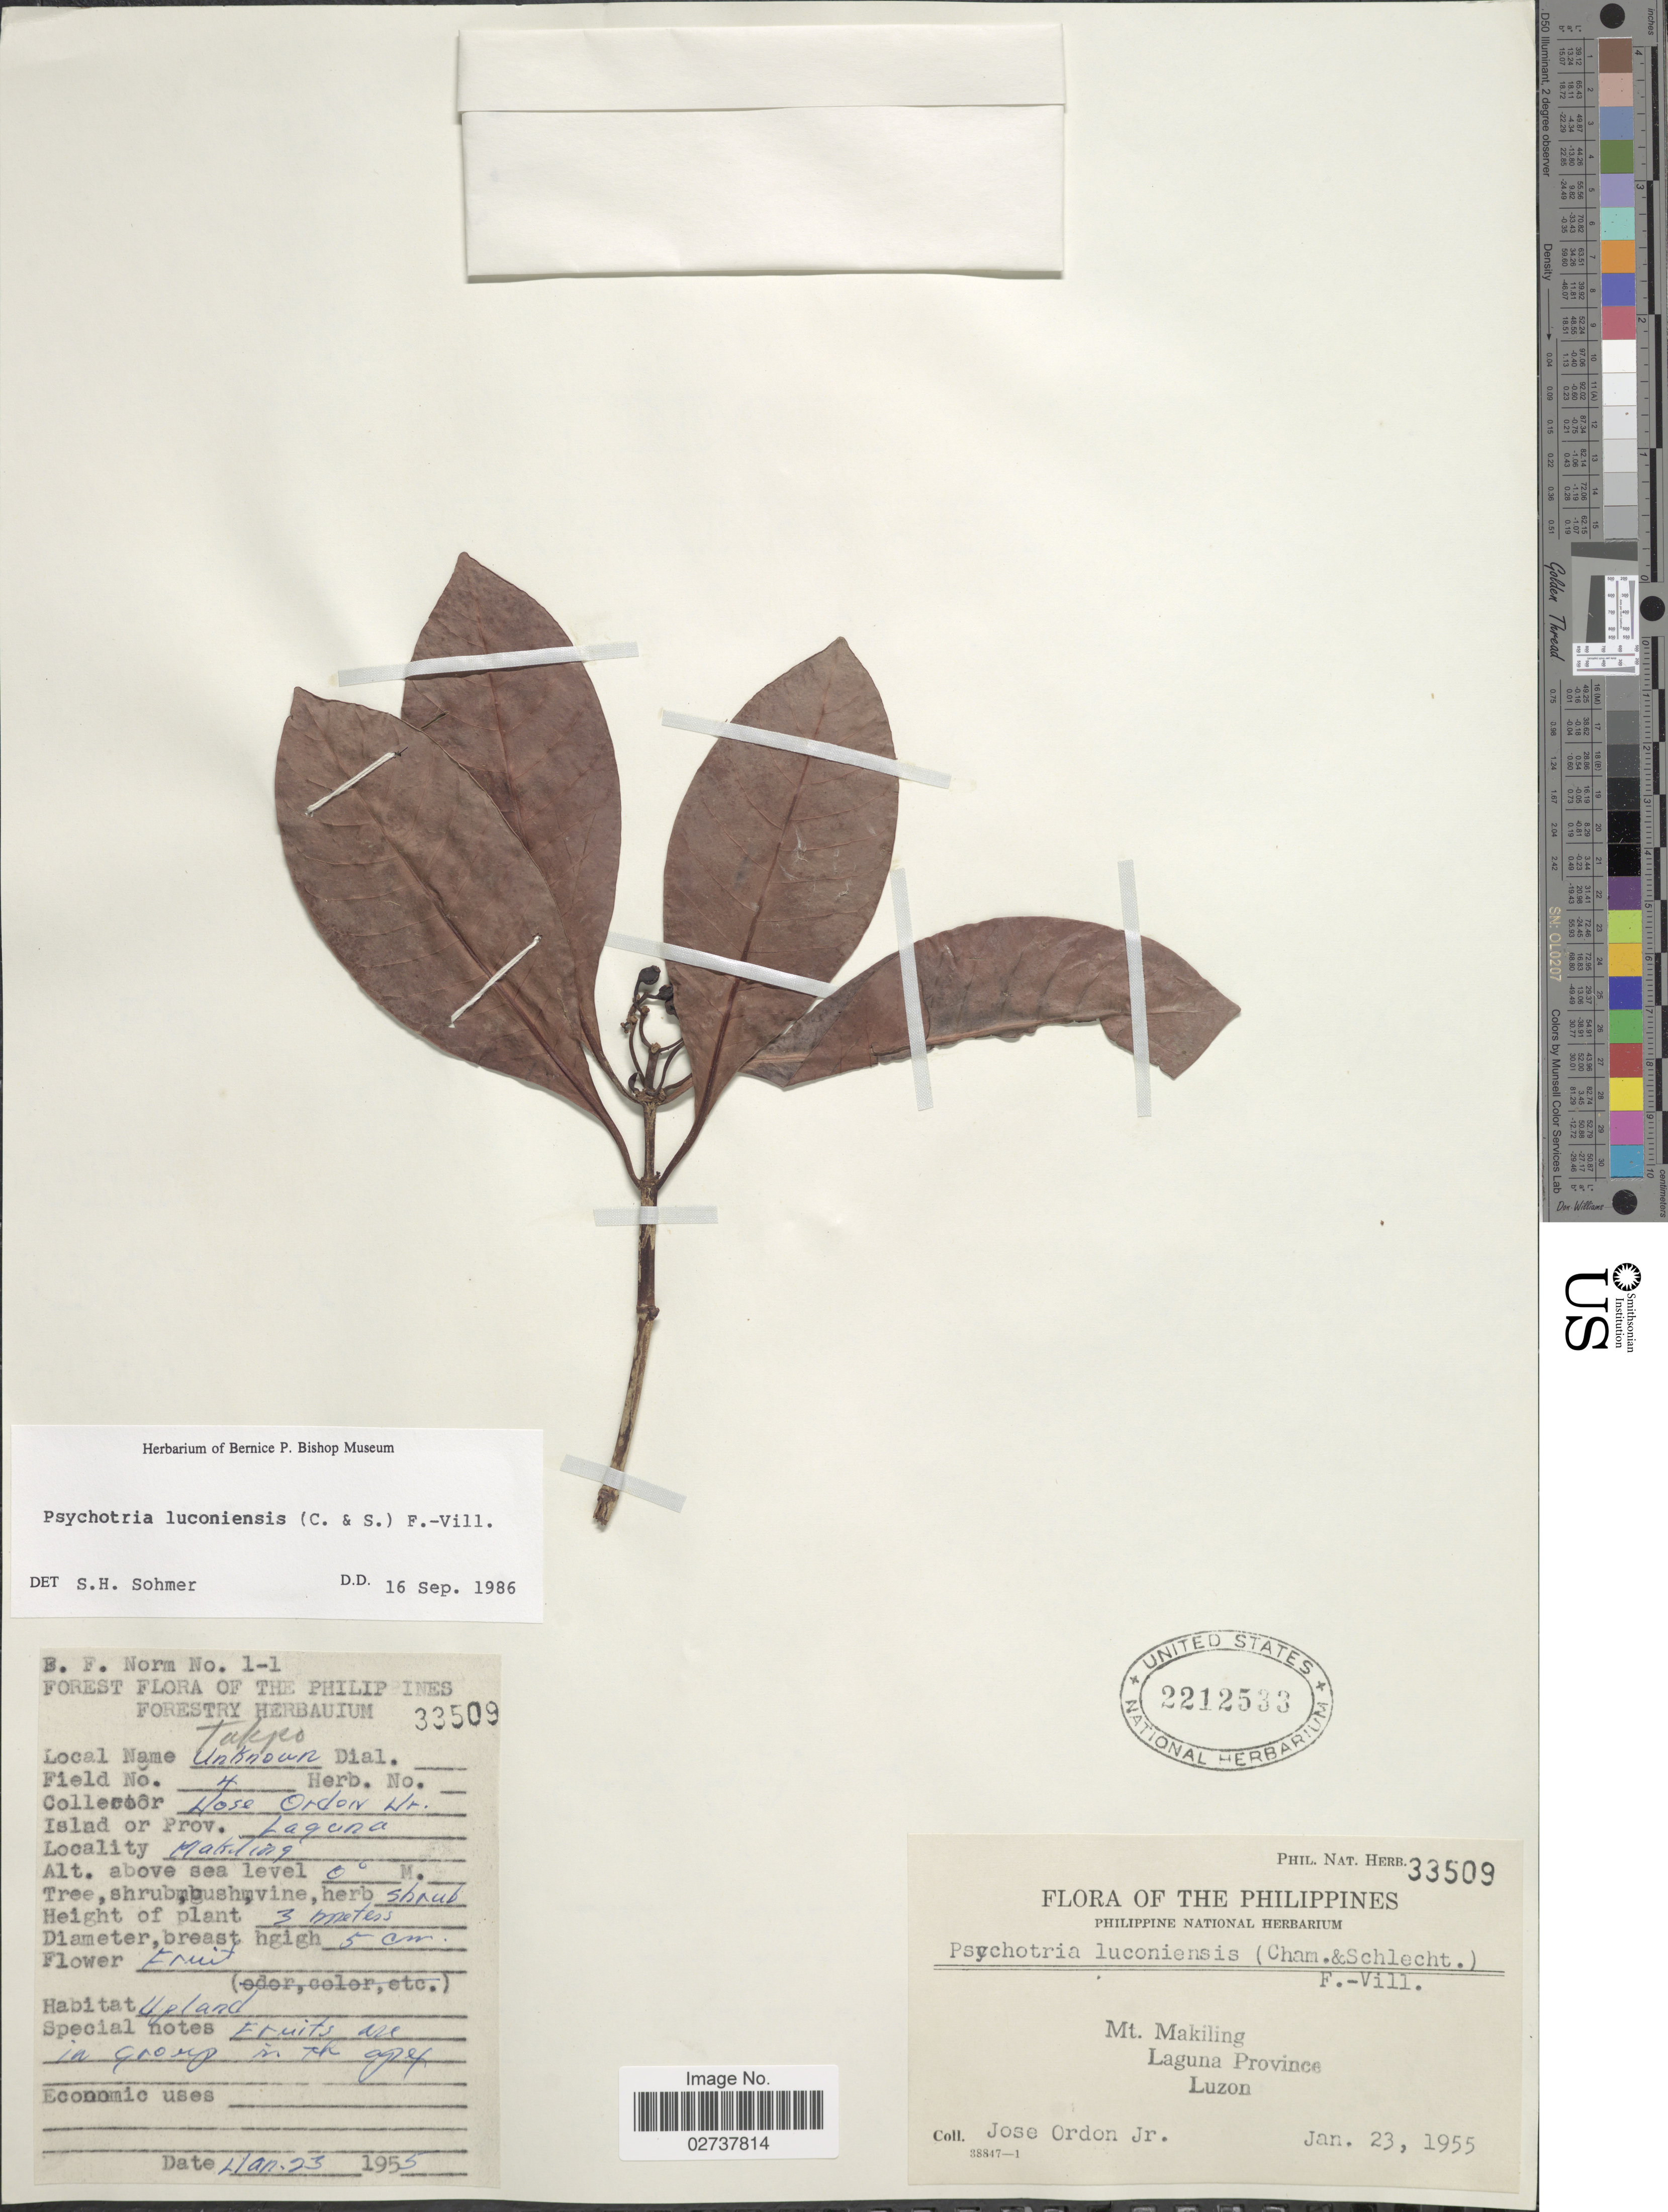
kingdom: Plantae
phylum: Tracheophyta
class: Magnoliopsida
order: Gentianales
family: Rubiaceae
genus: Psychotria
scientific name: Psychotria luzoniensis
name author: (Cham. & Schltdl.) Fern.-Vill.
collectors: J. Ordon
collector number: Phil. Nat. Herb. 33509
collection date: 1955-01-23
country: Philippines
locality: Mt. Makiling Laguna Province Luzon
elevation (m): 0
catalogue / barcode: US 2212533